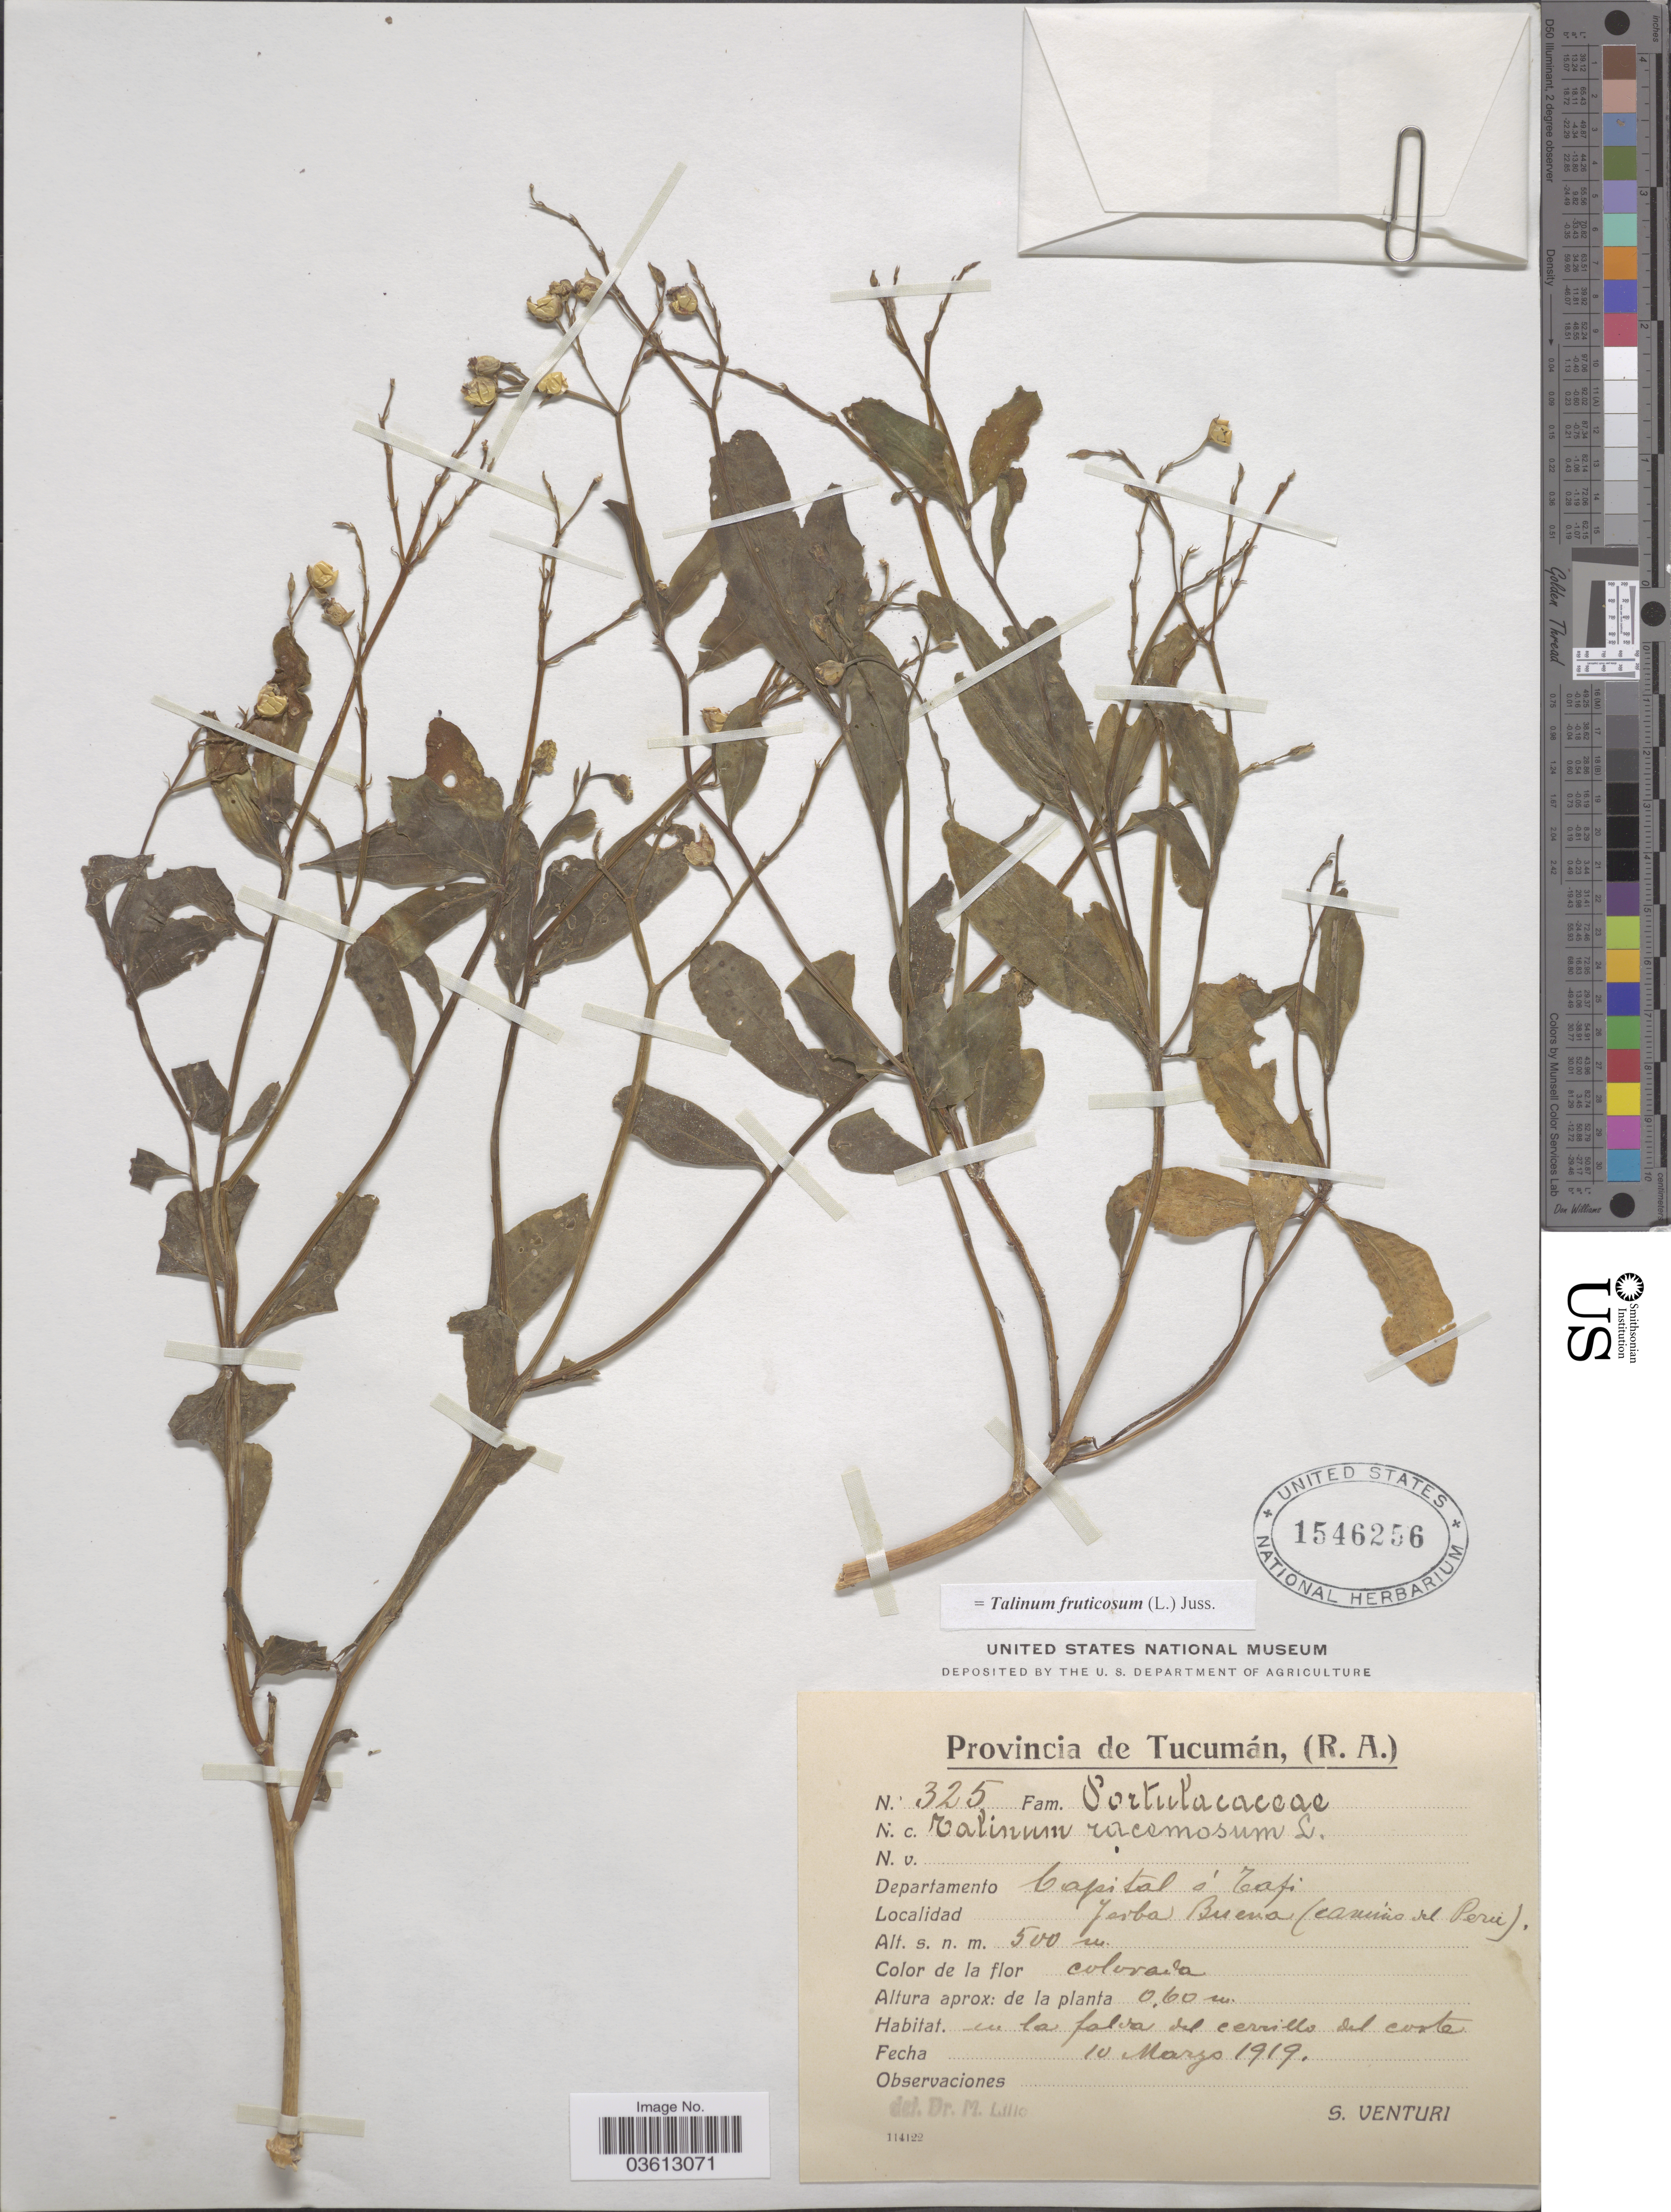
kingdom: Plantae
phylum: Tracheophyta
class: Magnoliopsida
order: Caryophyllales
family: Talinaceae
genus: Talinum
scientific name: Talinum fruticosum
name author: (L.) Juss.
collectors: S. Venturi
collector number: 325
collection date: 1919-03-10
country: Argentina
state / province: Tucuman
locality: Departamento Capital á Tafi. Yerba Buena (camino del Peru).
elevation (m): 500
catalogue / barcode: US 1546256